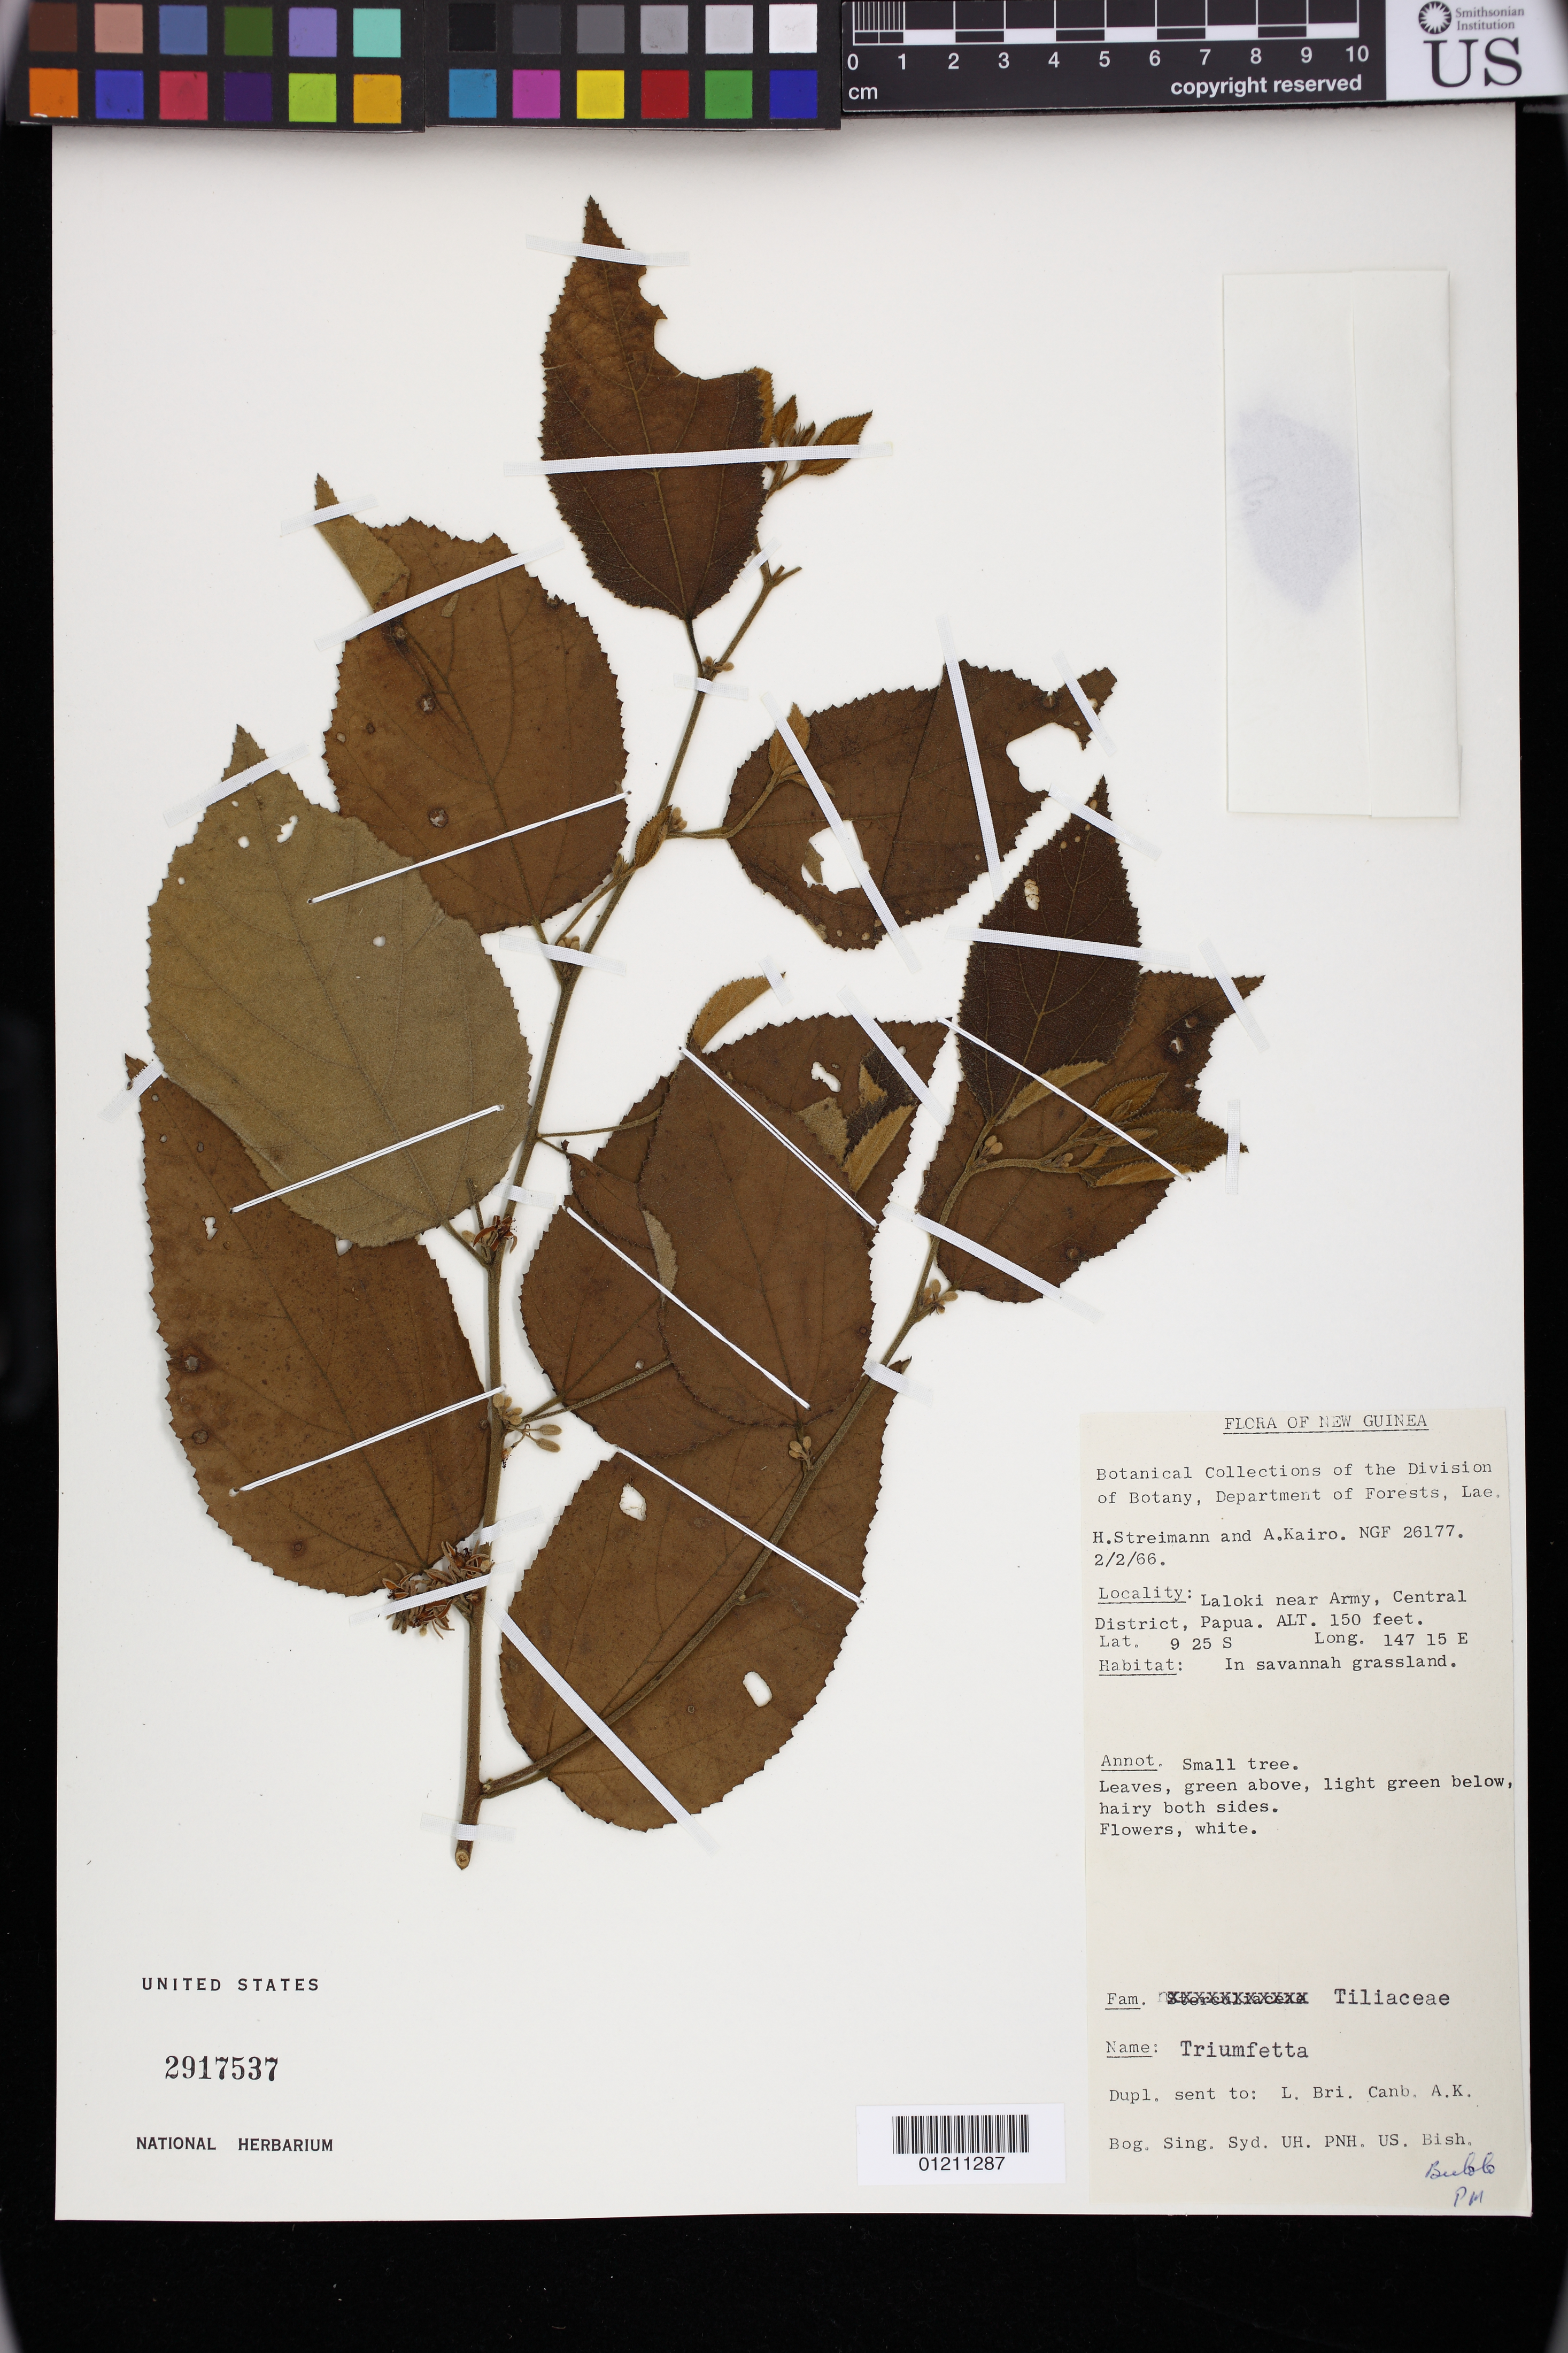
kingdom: Plantae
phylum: Tracheophyta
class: Magnoliopsida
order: Malvales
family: Malvaceae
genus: Triumfetta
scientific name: Triumfetta sp.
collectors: H. Streimann & A. Kairo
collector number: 26177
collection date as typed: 02 Feb 1966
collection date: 1966-02-02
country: Papua New Guinea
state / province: Central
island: New Guinea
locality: Laloki near Army, Central District, Papua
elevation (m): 150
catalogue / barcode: US 2917537